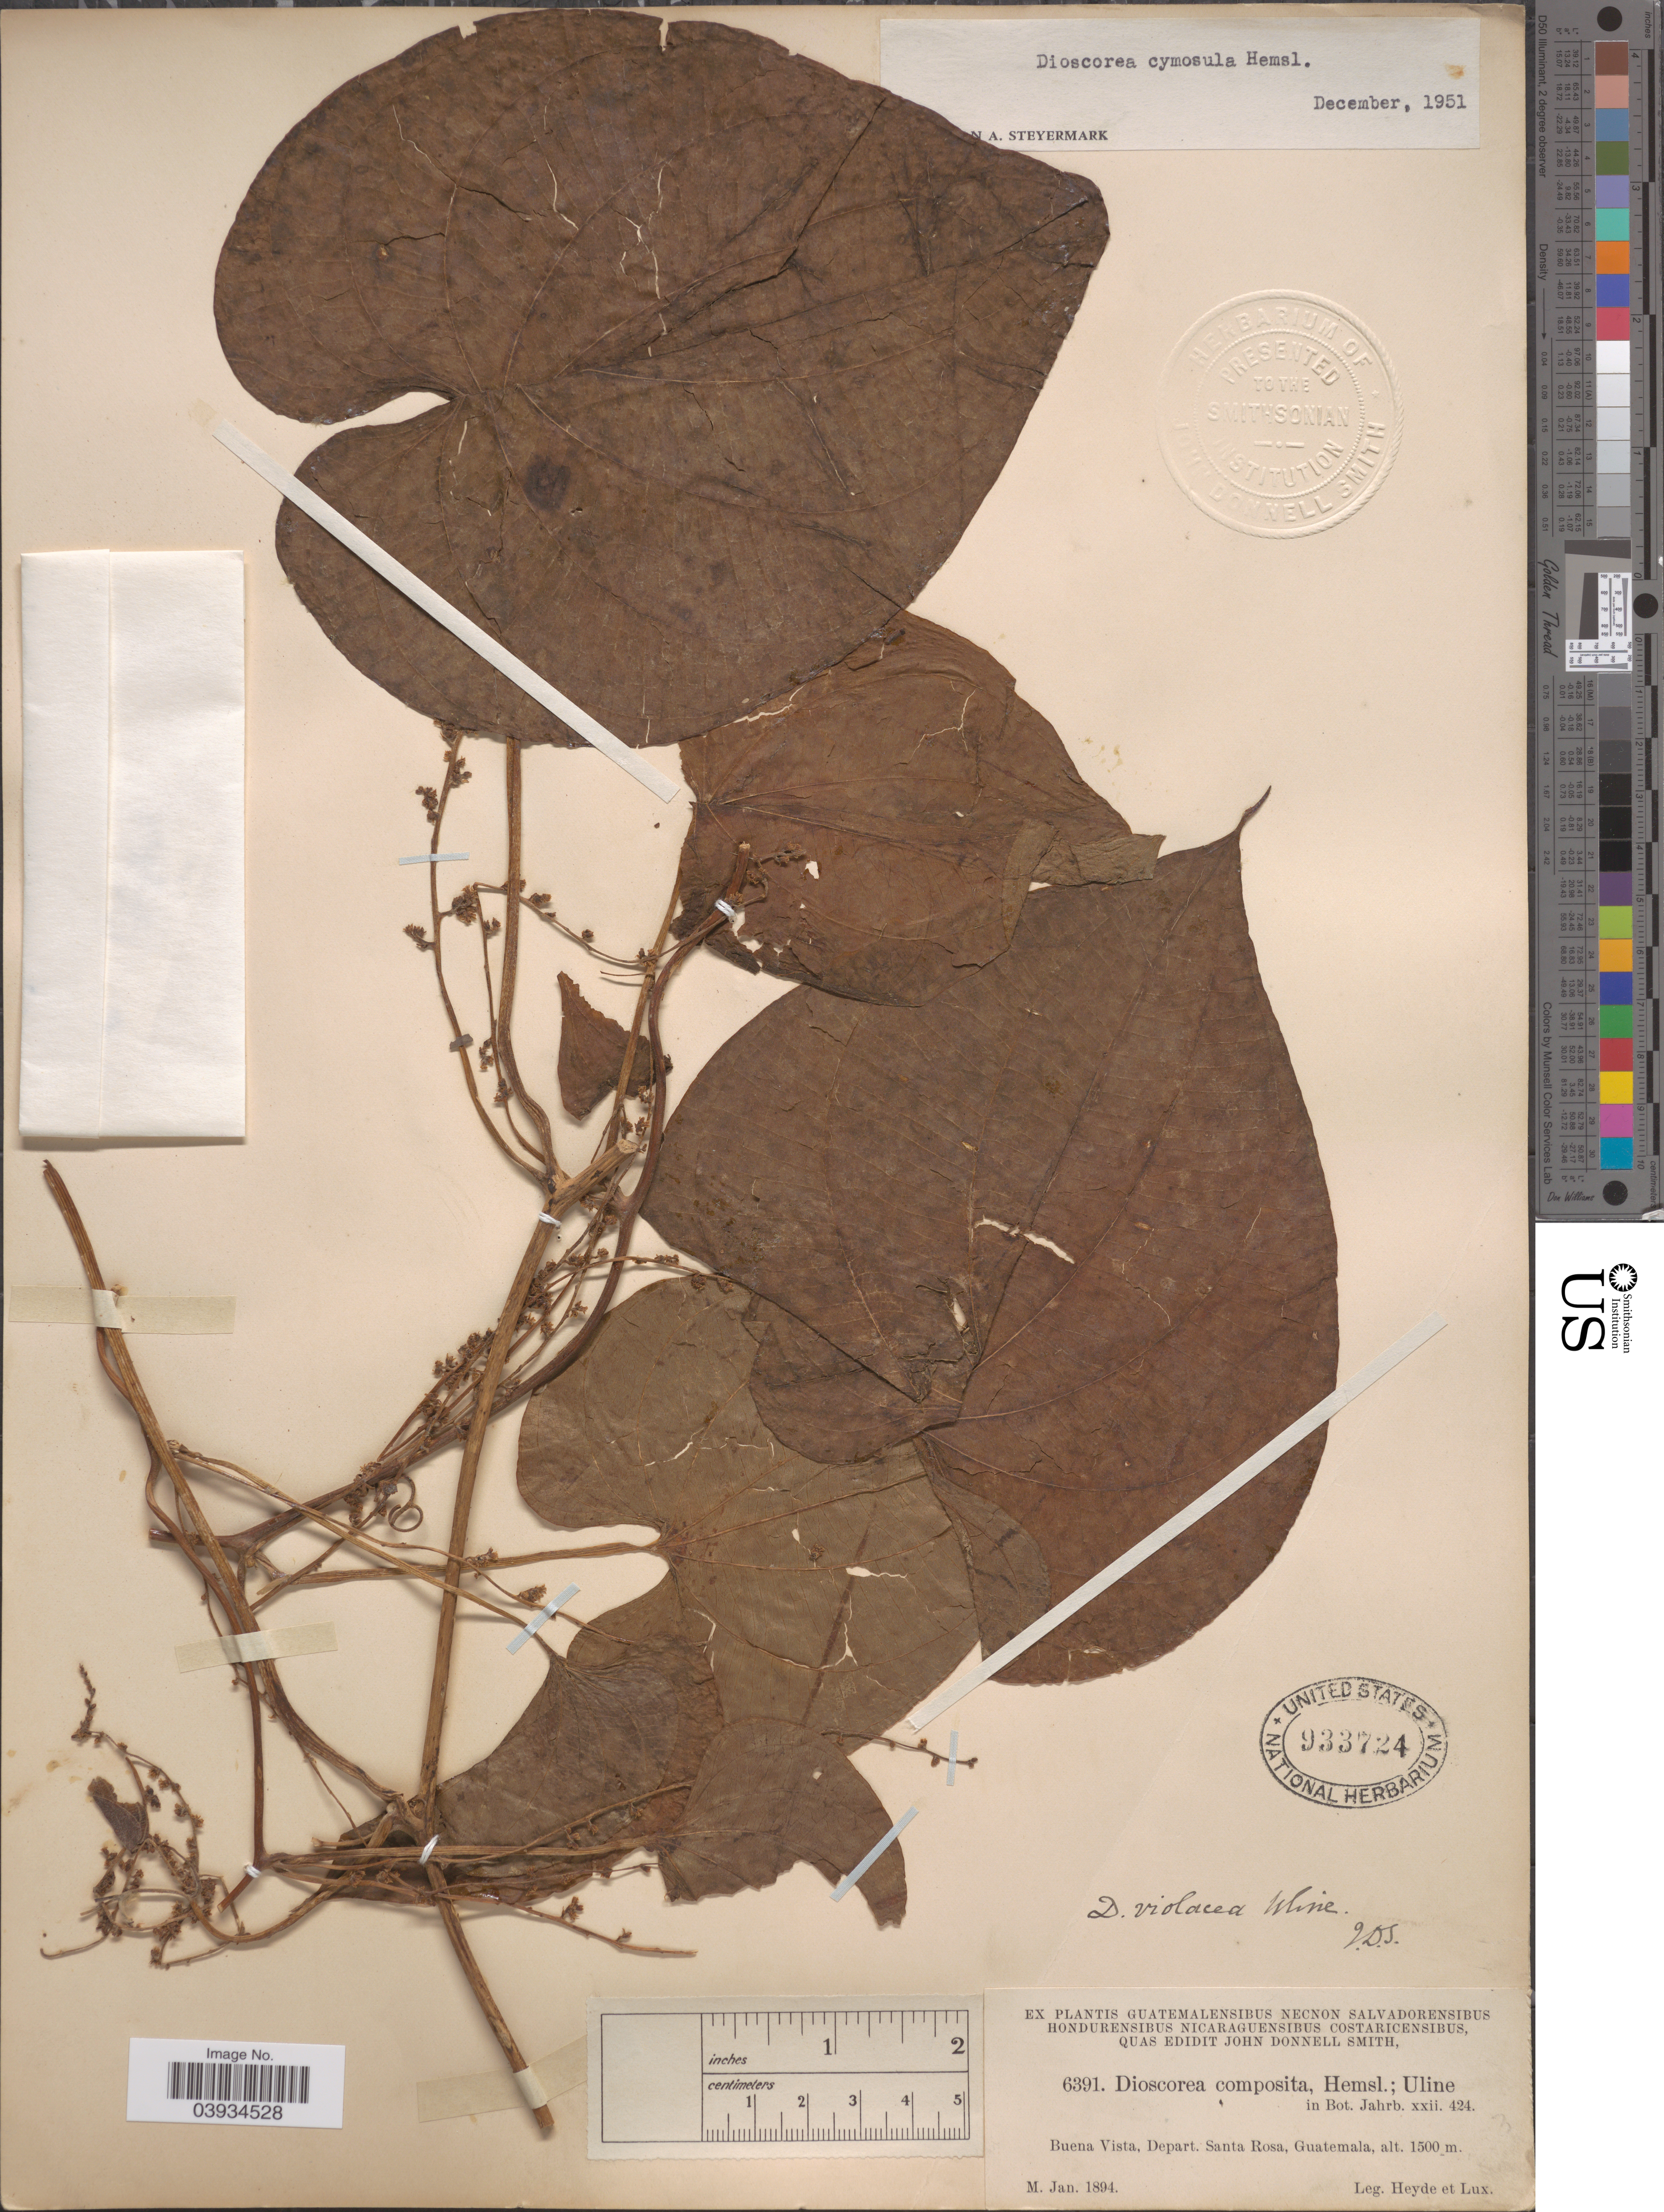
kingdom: Plantae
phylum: Tracheophyta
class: Liliopsida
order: Dioscoreales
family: Dioscoreaceae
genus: Dioscorea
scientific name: Dioscorea cymosula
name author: Hemsl.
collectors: Heyde & Lux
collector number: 6391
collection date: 1894-01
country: Guatemala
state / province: Santa Rosa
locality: Buena Vista, Depart. Santa Rosa.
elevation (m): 1500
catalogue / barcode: US 933724